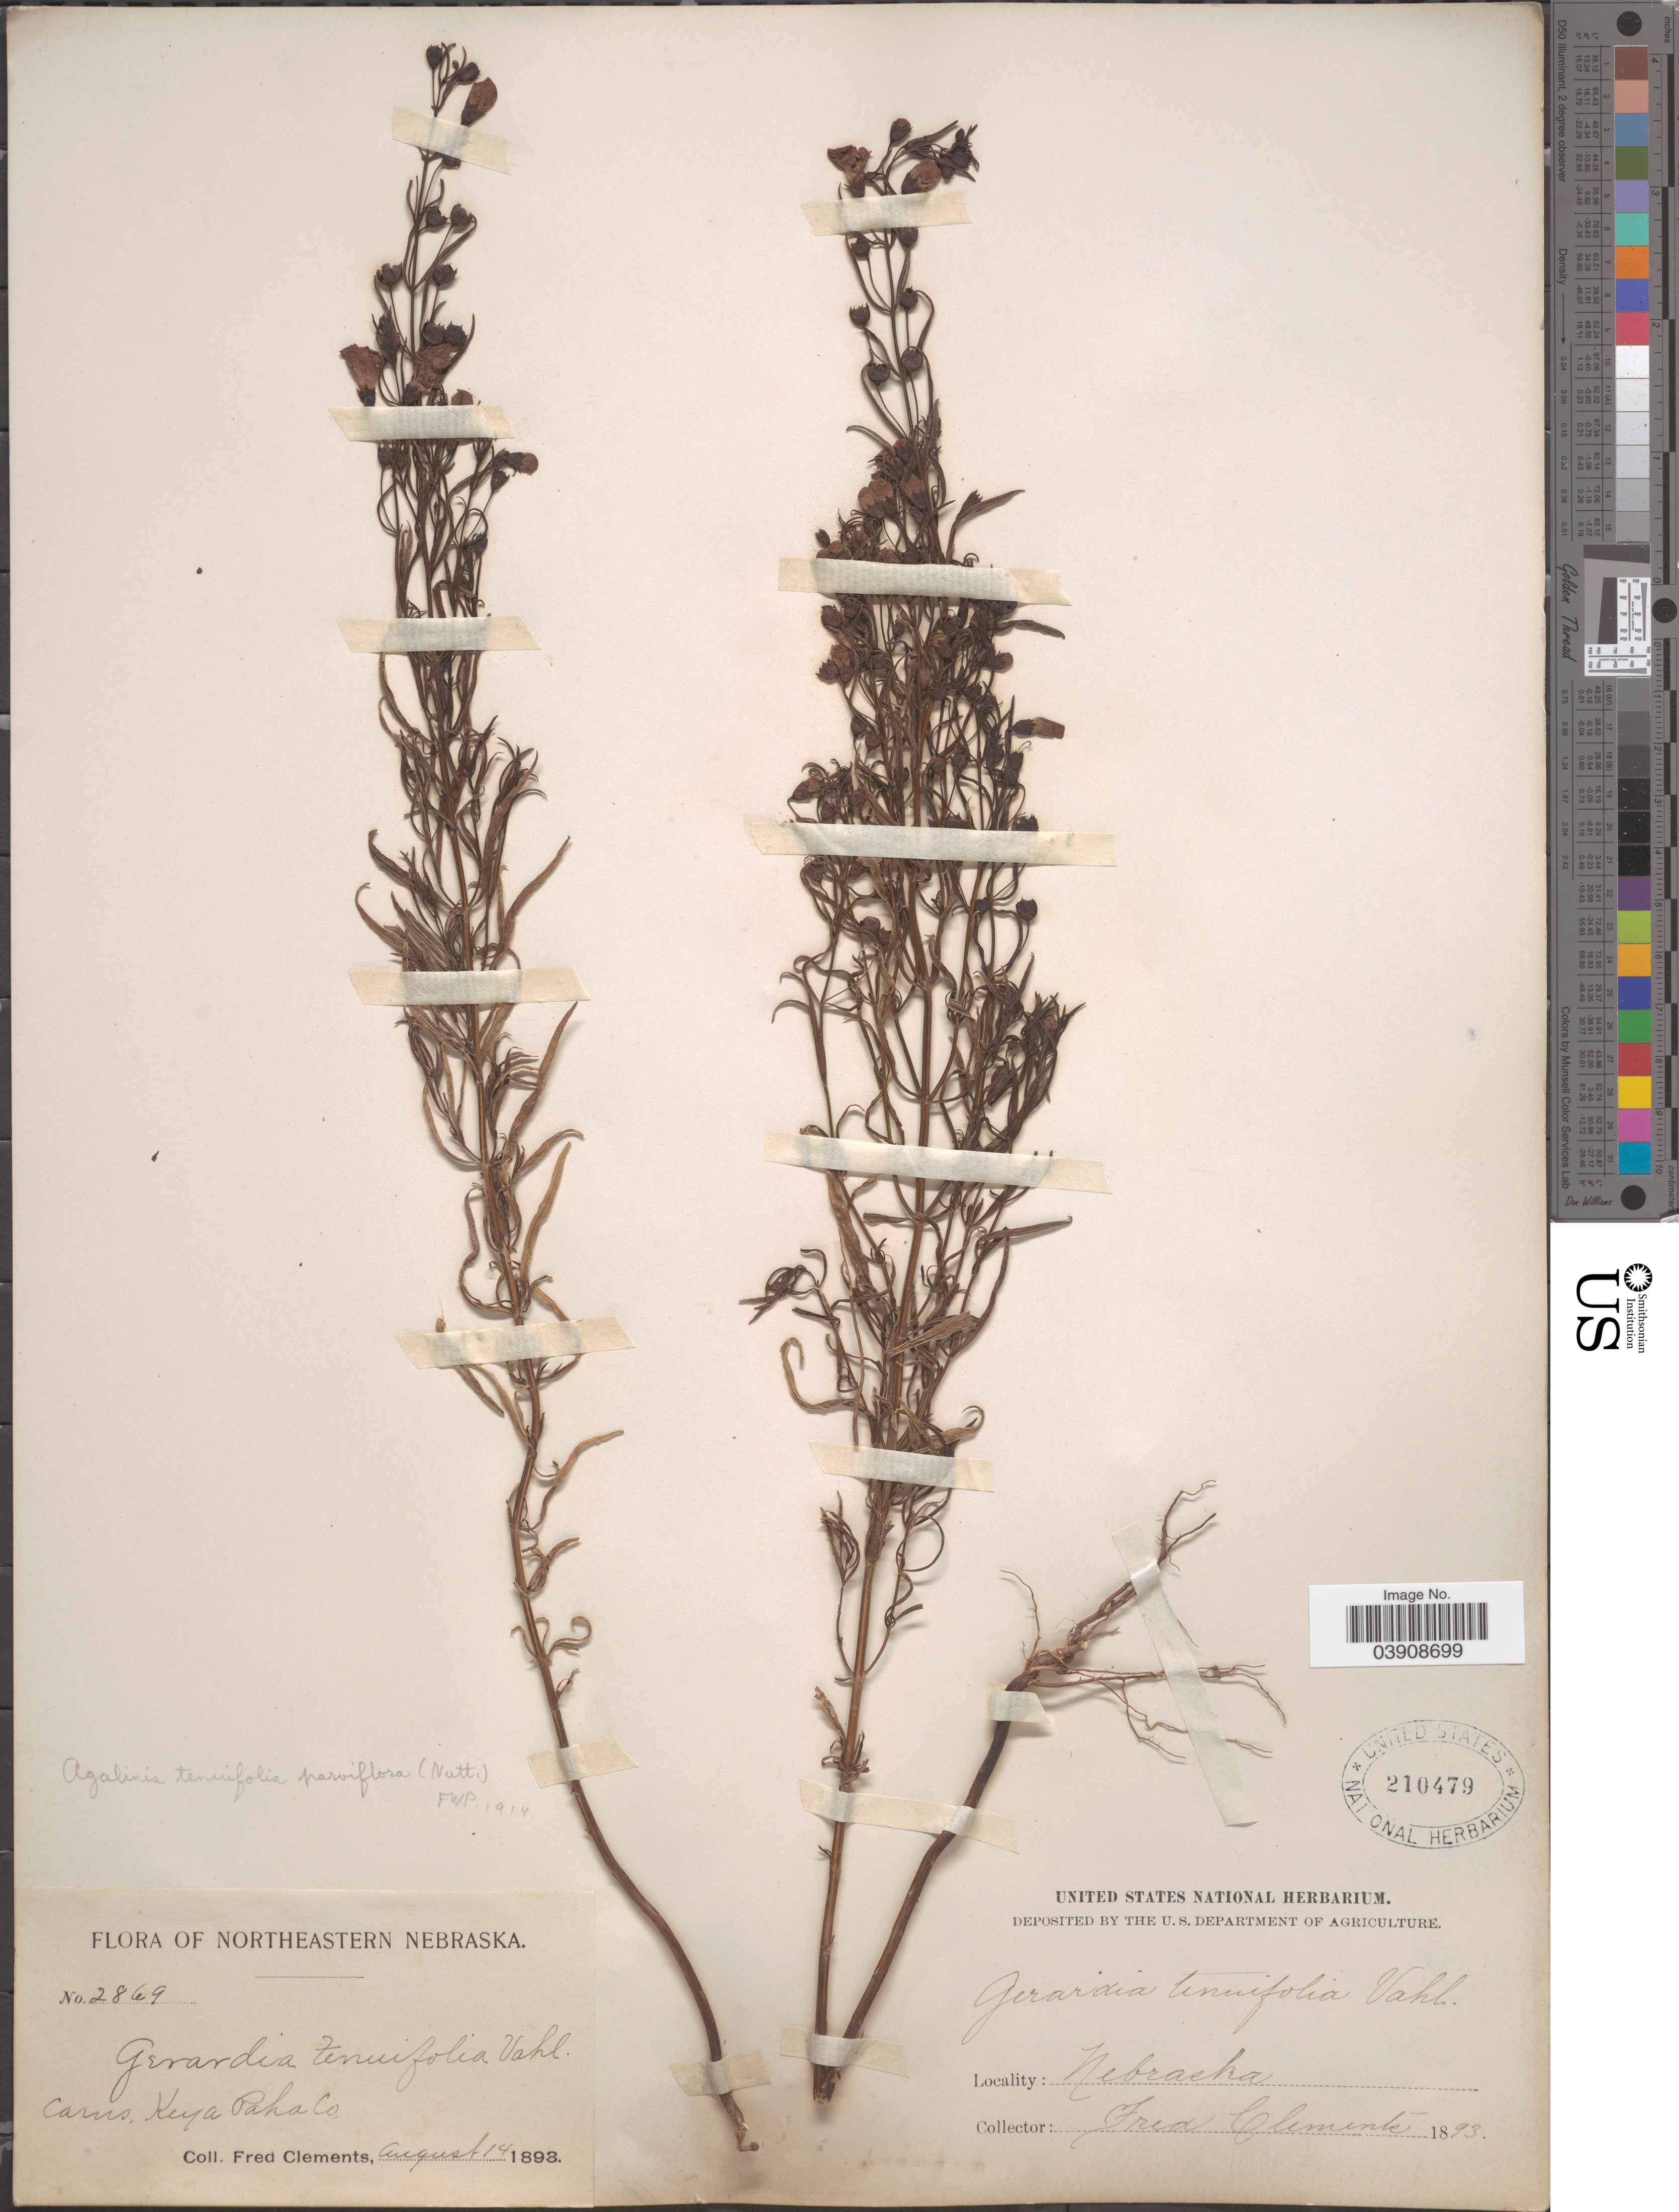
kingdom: Plantae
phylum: Tracheophyta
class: Magnoliopsida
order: Lamiales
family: Orobanchaceae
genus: Agalinis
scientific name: Agalinis tenuifolia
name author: (Vahl) Raf.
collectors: F. Clements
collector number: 2869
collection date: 1893-08-14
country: United States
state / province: Nebraska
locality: Northeastern Nebraska. Carns. Keya Paha Co.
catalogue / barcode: US 210479